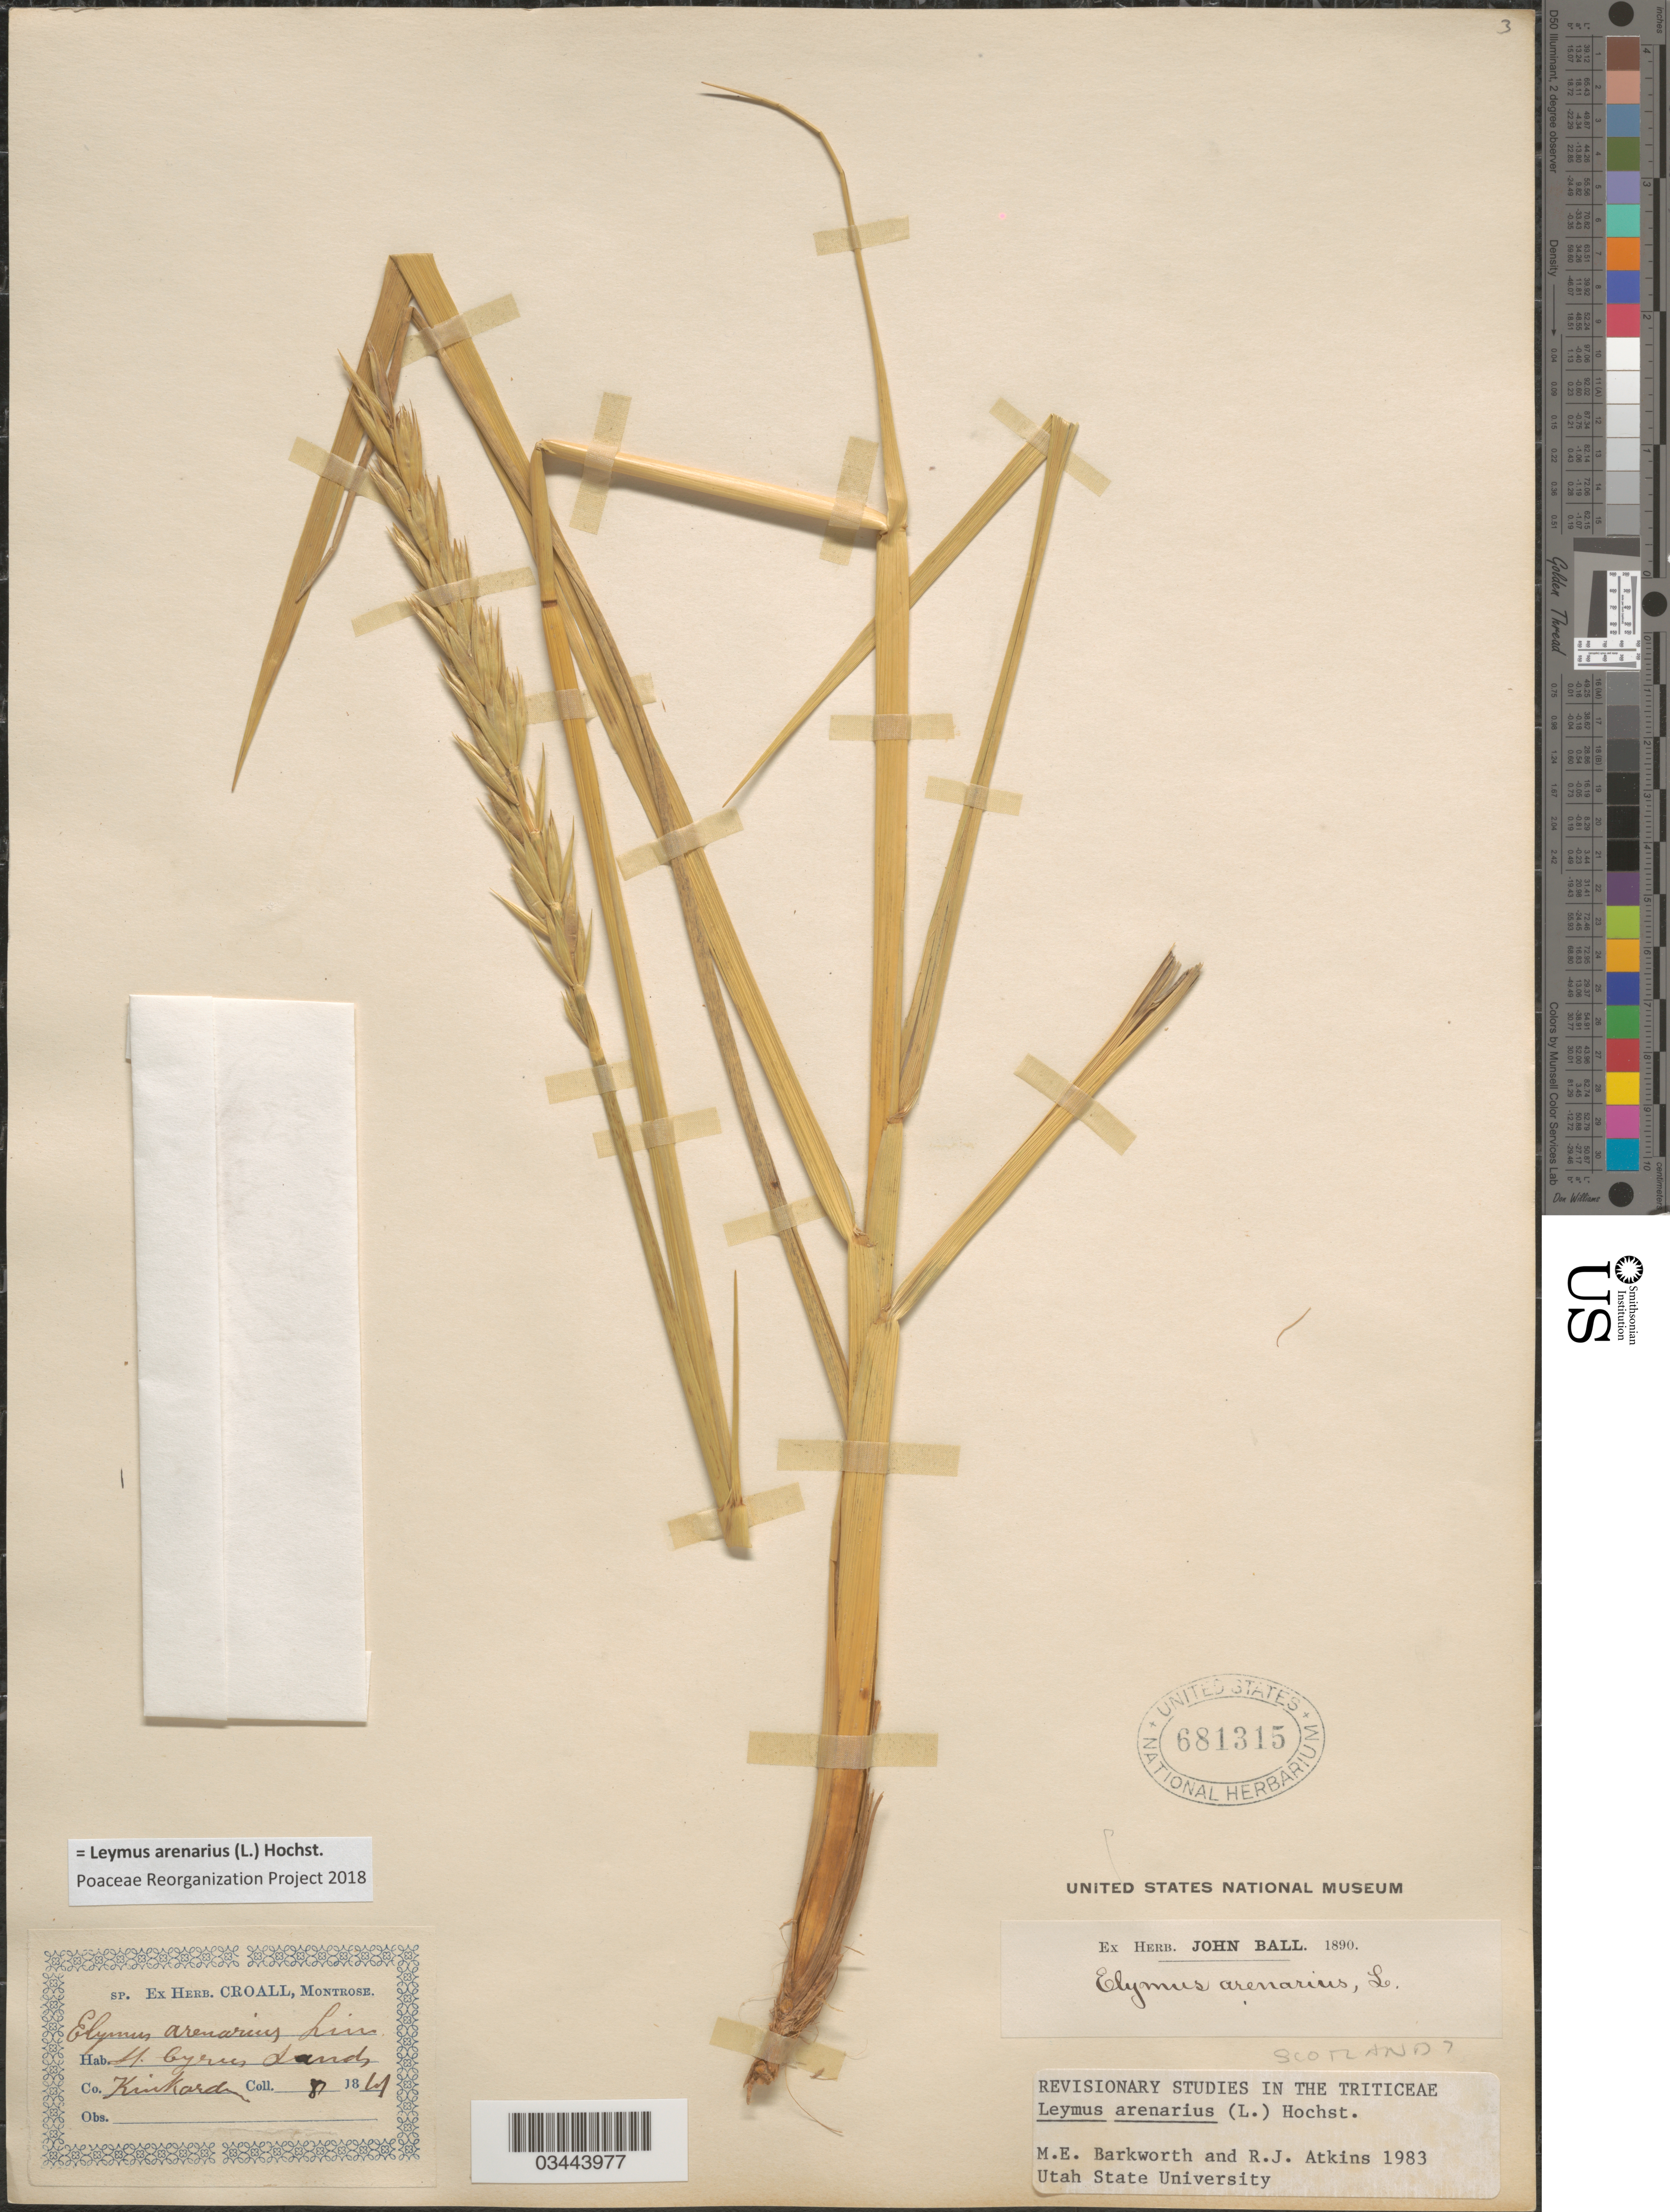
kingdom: Plantae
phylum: Tracheophyta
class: Liliopsida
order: Poales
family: Poaceae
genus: Leymus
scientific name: Leymus arenarius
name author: (L.) Hochst.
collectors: Ex herb. Croall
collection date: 1811-08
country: United Kingdom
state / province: Scotland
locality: H. Cyrus Lands. Co. Kinkard.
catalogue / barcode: US 681315